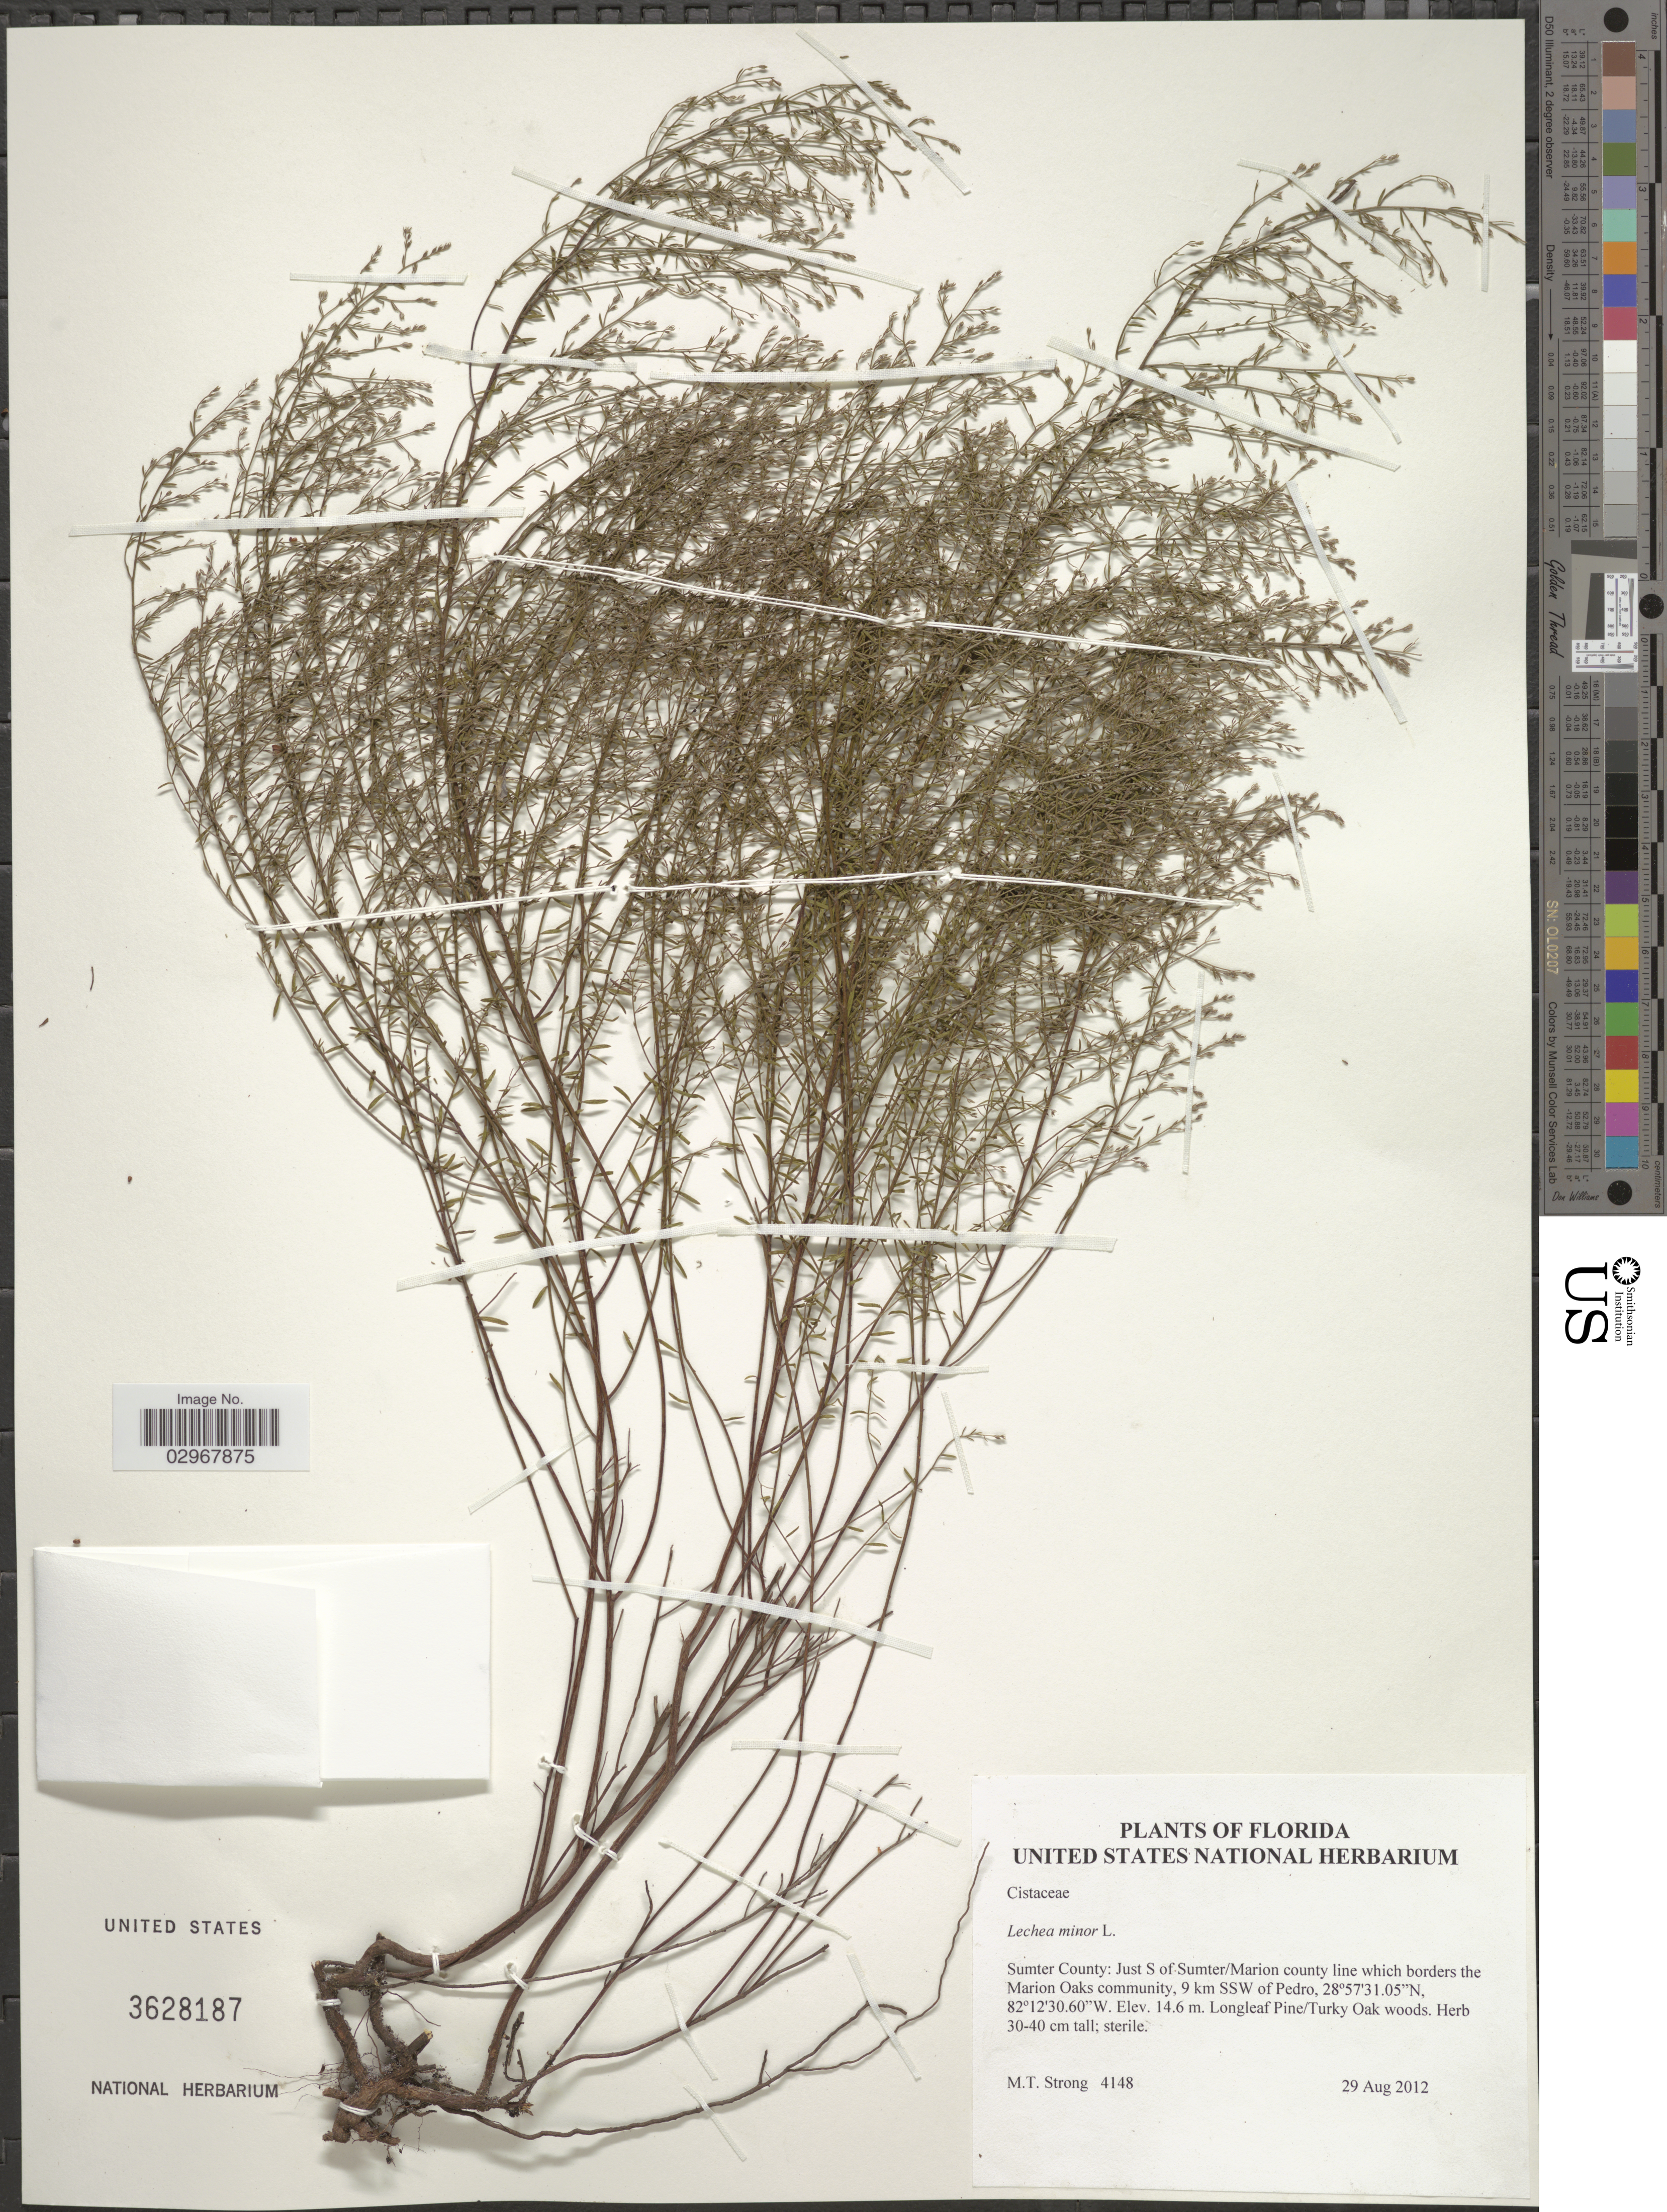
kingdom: Plantae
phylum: Tracheophyta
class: Magnoliopsida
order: Malvales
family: Cistaceae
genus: Lechea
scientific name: Lechea minor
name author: L.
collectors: M. T. Strong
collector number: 4148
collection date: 2012-08-29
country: United States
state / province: Florida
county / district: Sumter County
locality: Just S of Sumter/Marion county line which borders the Marion Oaks community, 9 km SSW of Pedro. Longleaf Pine/Turkey Oak woods.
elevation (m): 14.6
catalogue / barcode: US 3628187